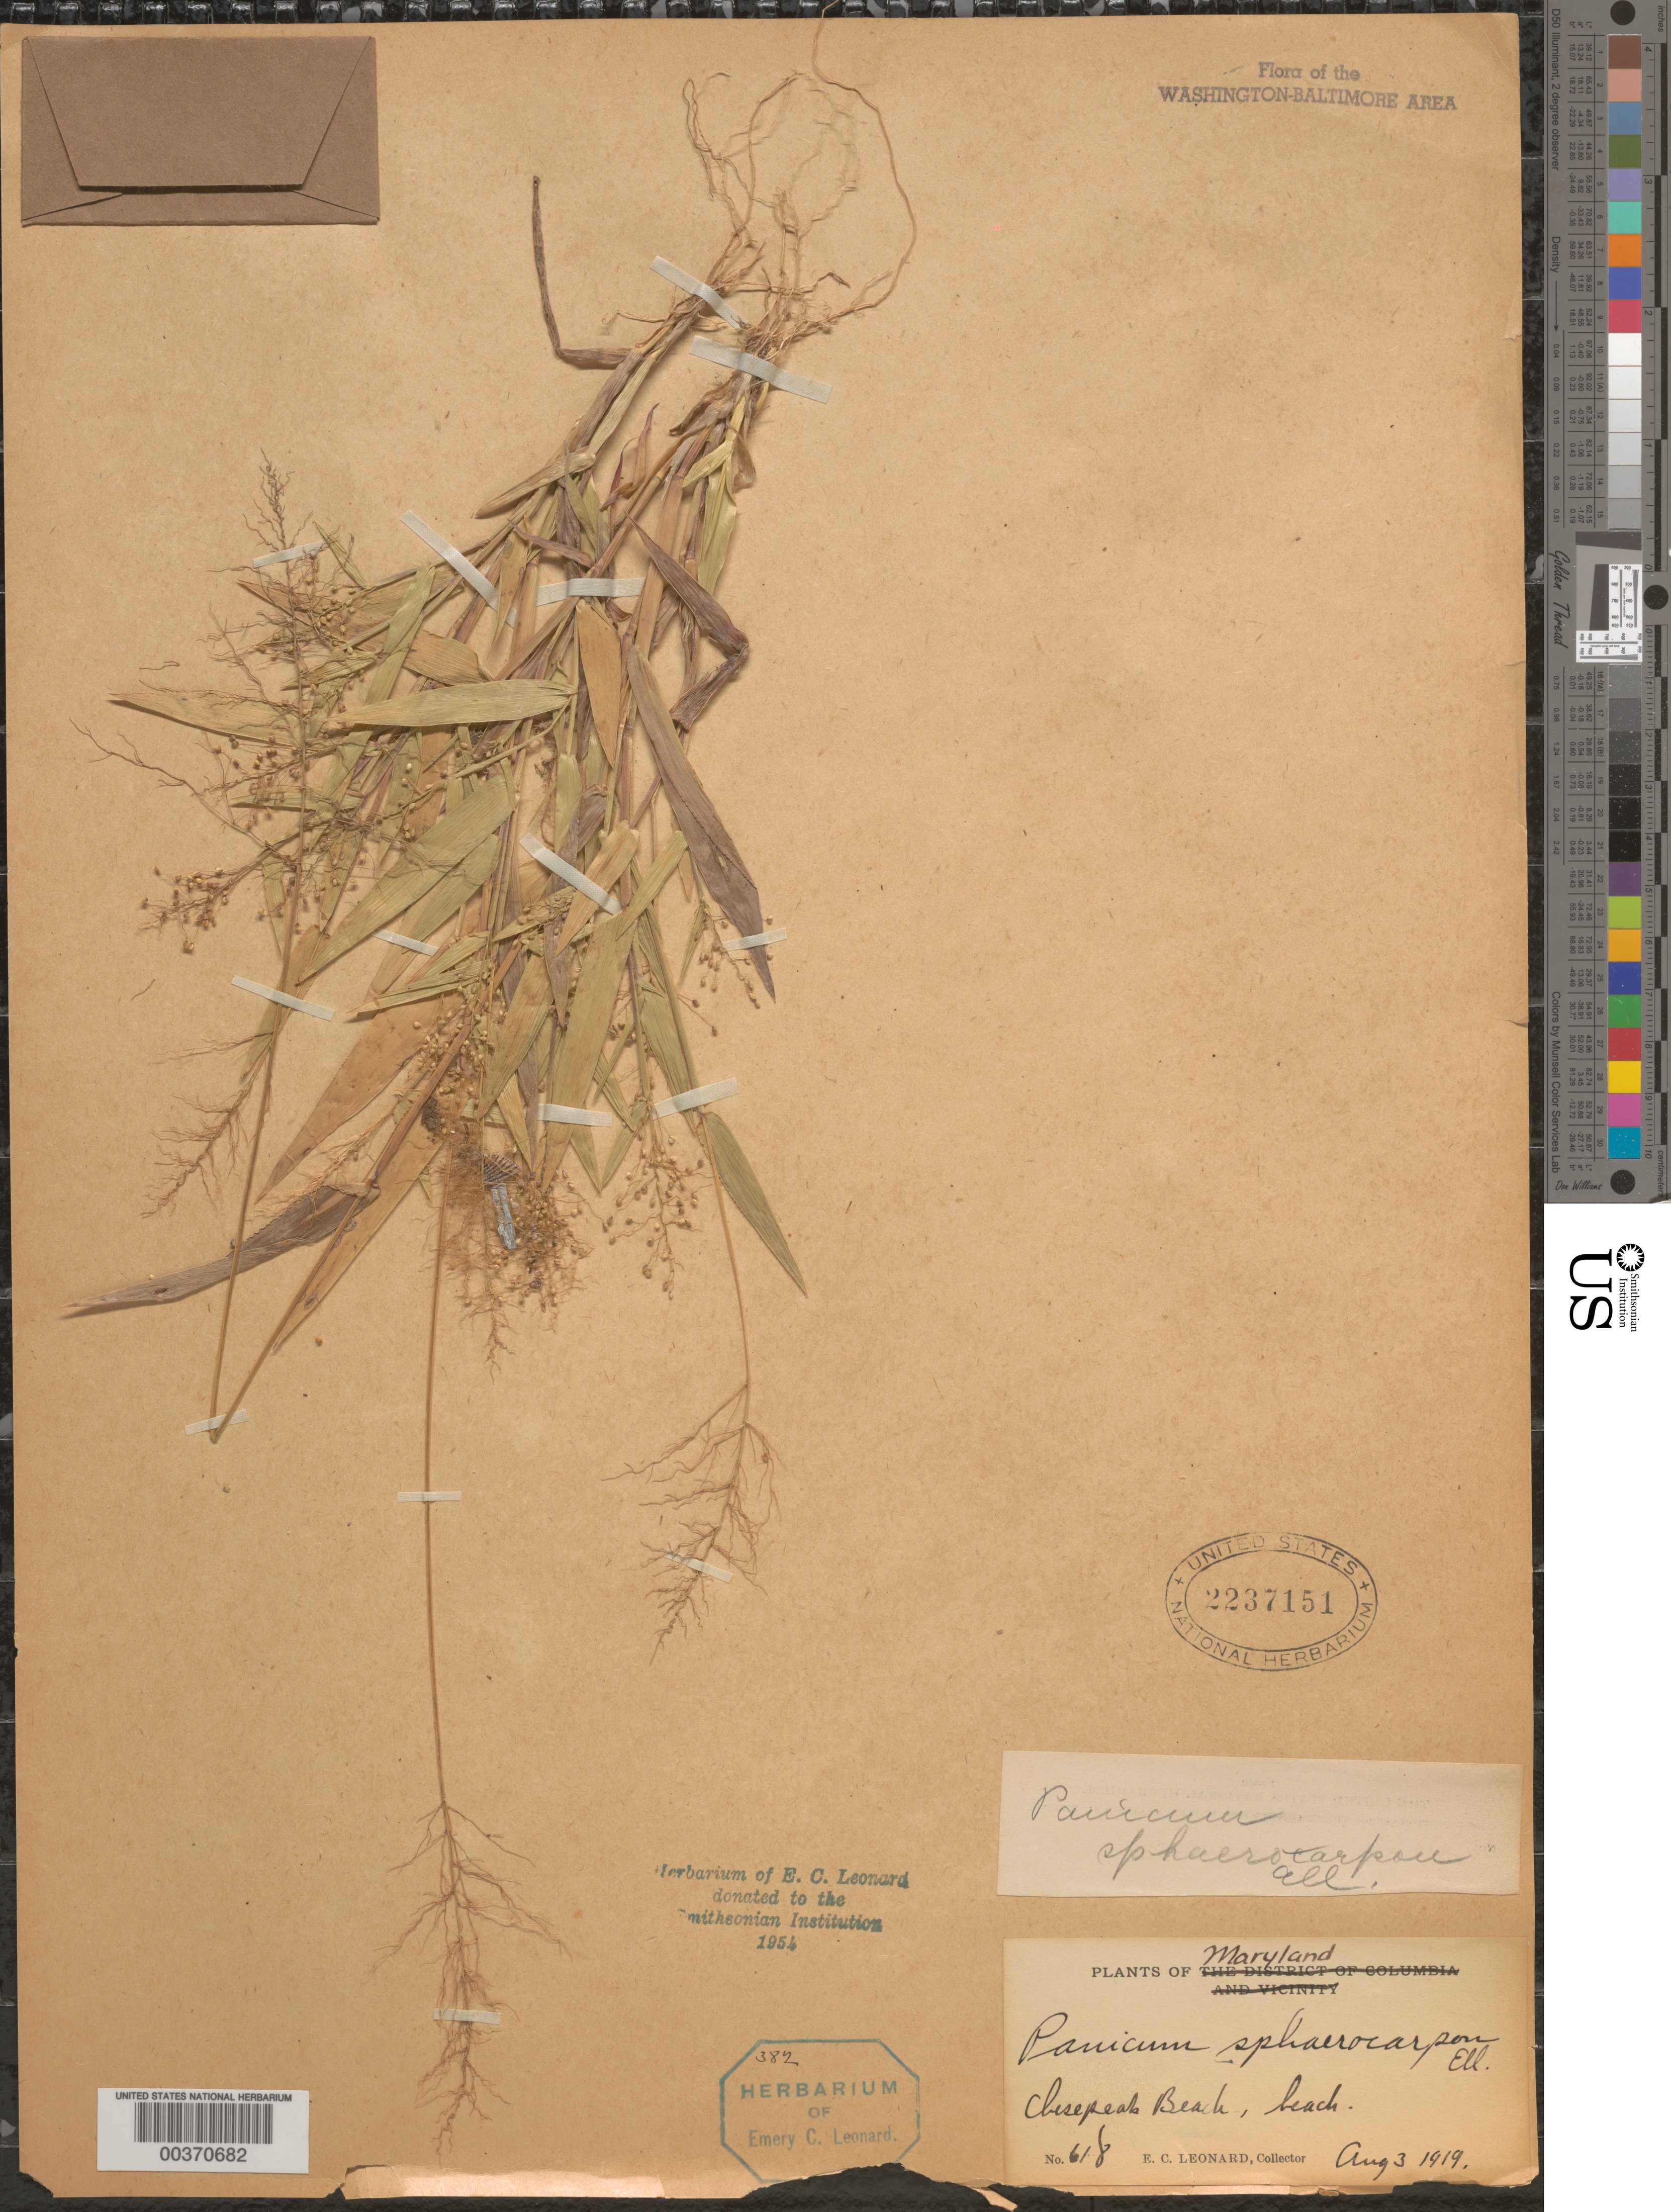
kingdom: Plantae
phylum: Tracheophyta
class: Liliopsida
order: Poales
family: Poaceae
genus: Dichanthelium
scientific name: Dichanthelium sphaerocarpon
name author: (Elliott) Gould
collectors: E. C. Leonard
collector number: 618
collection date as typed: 03 Aug 1919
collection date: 1919-08-03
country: United States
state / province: Maryland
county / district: Calvert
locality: Chesapeake Beach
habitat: Beach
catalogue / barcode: US 2237151